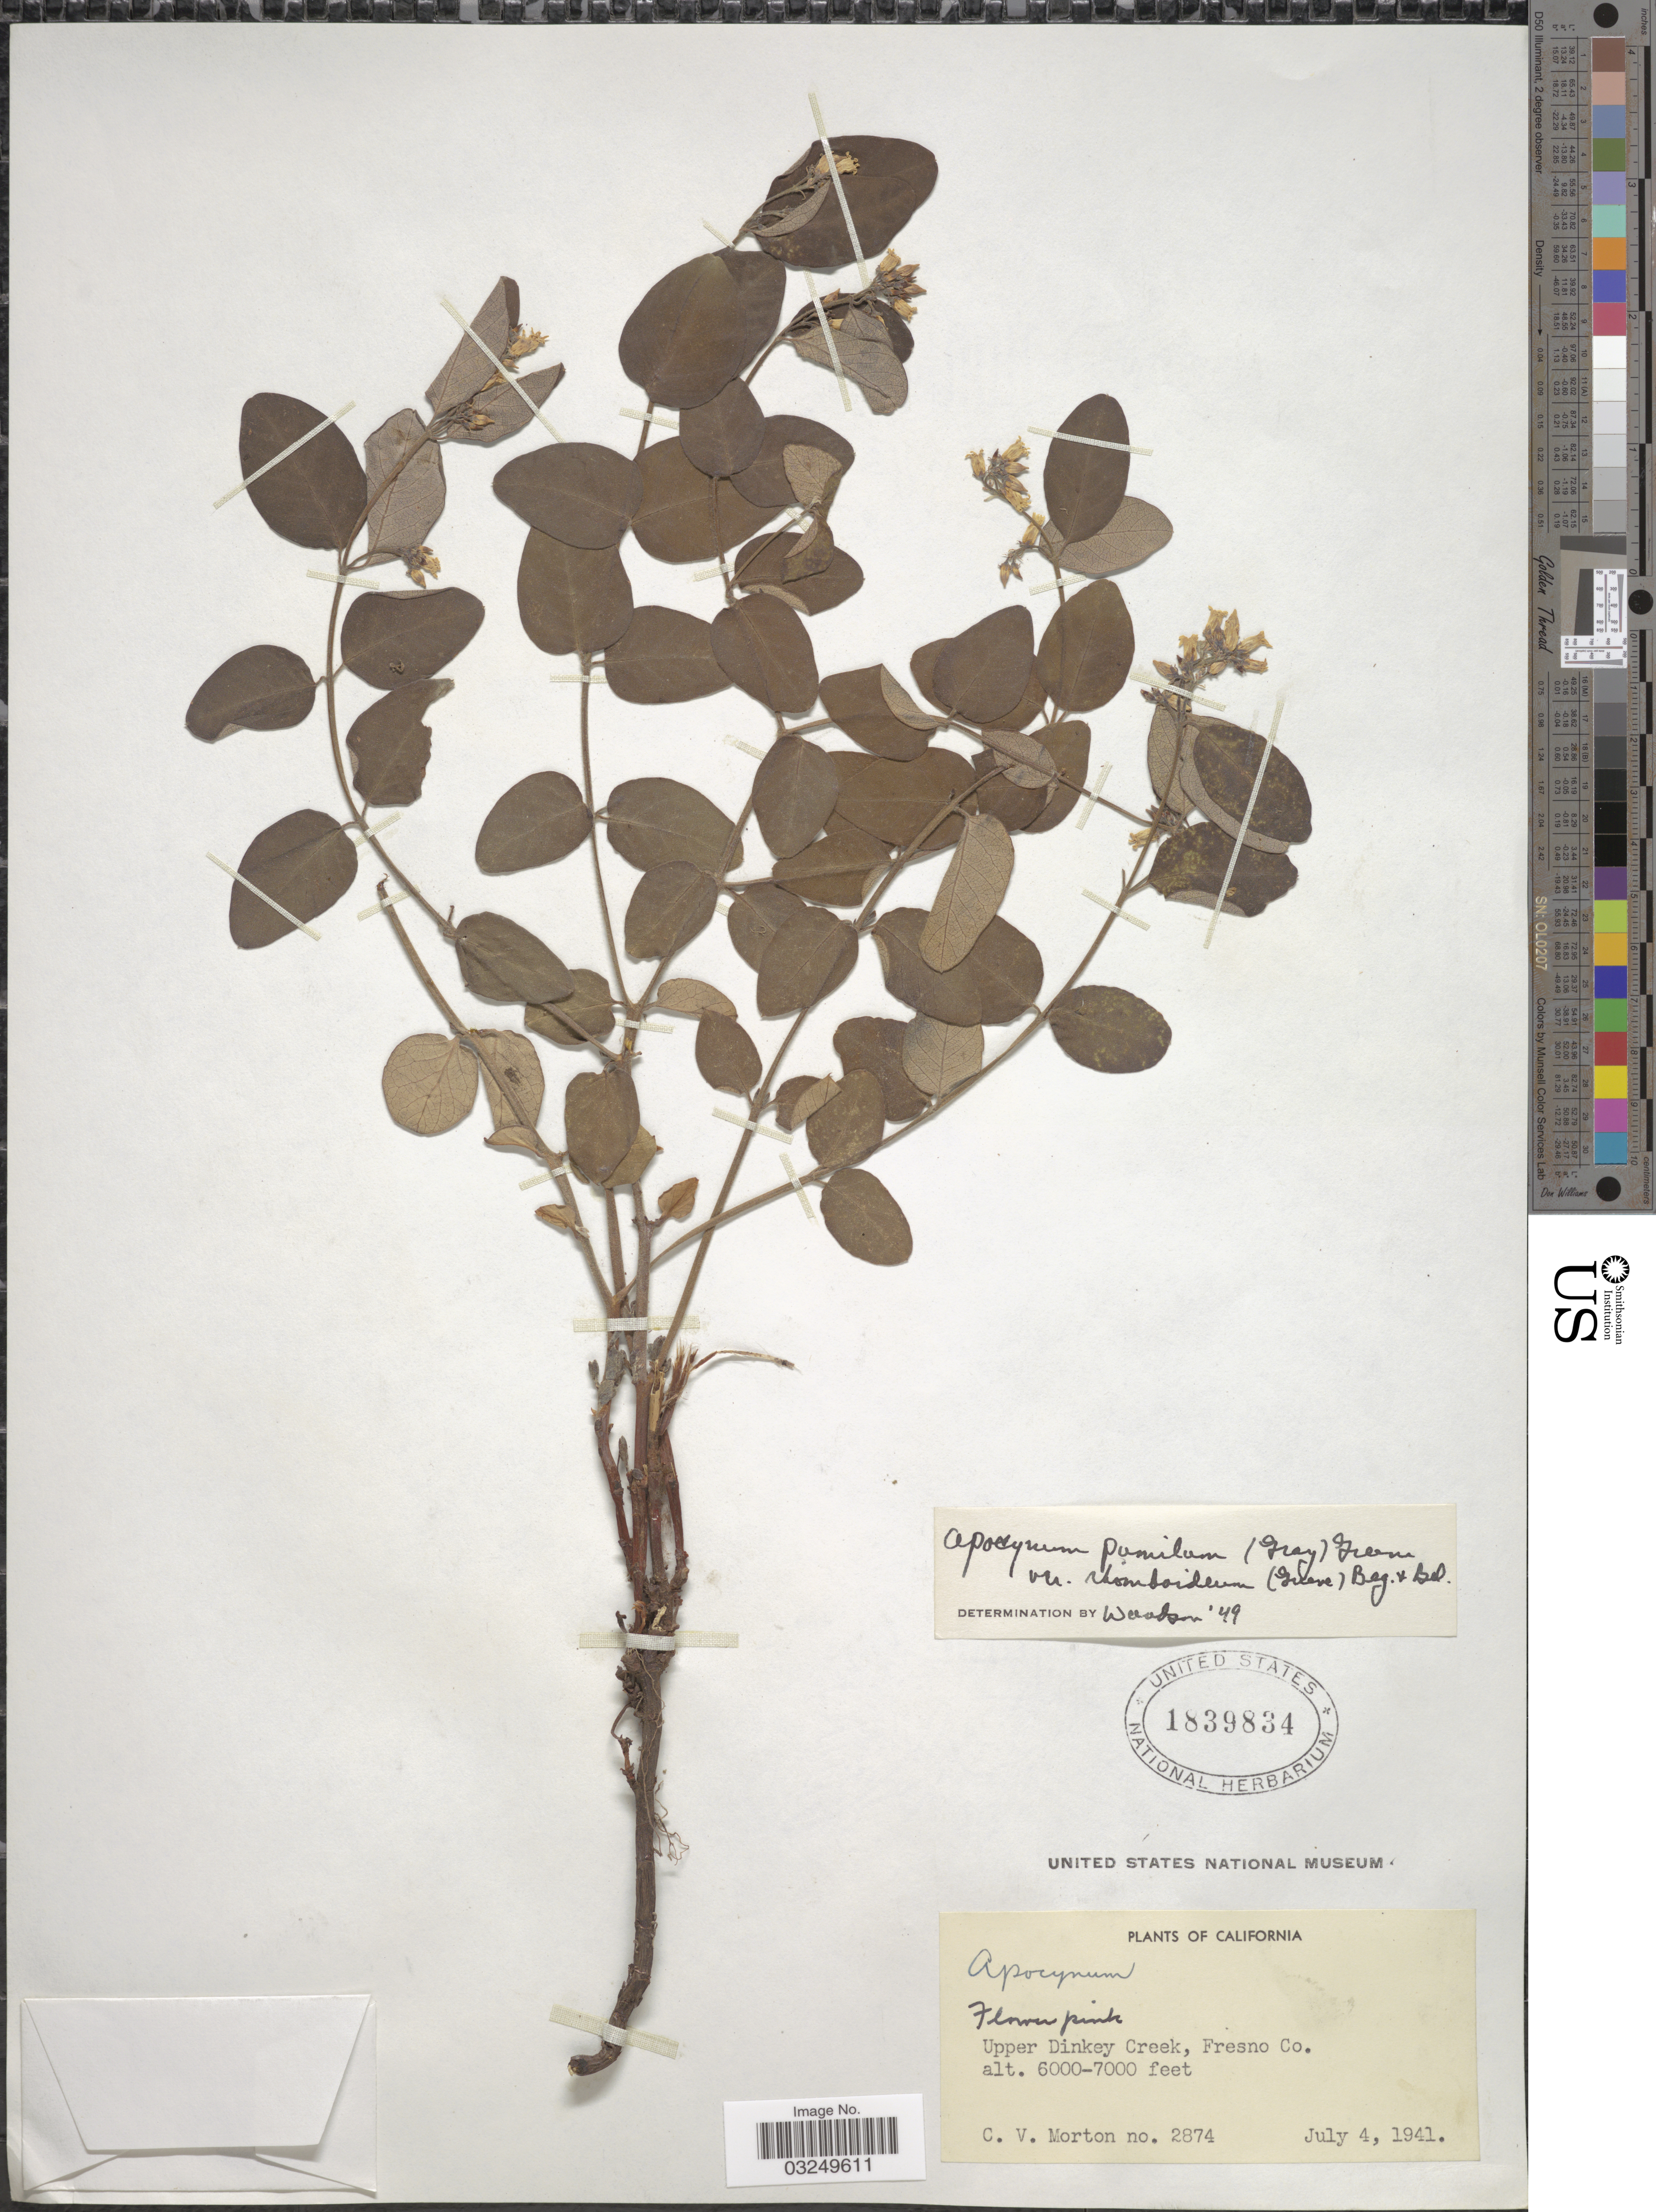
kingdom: Plantae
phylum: Tracheophyta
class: Magnoliopsida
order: Gentianales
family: Apocynaceae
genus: Apocynum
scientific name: Apocynum androsaemifolium var. incanum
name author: A. DC.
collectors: C. V. Morton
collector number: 2874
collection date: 1941-07-04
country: United States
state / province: California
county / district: Fresno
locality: Upper Dinkey Creek, Fresno Co.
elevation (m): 1829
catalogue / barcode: US 1839834